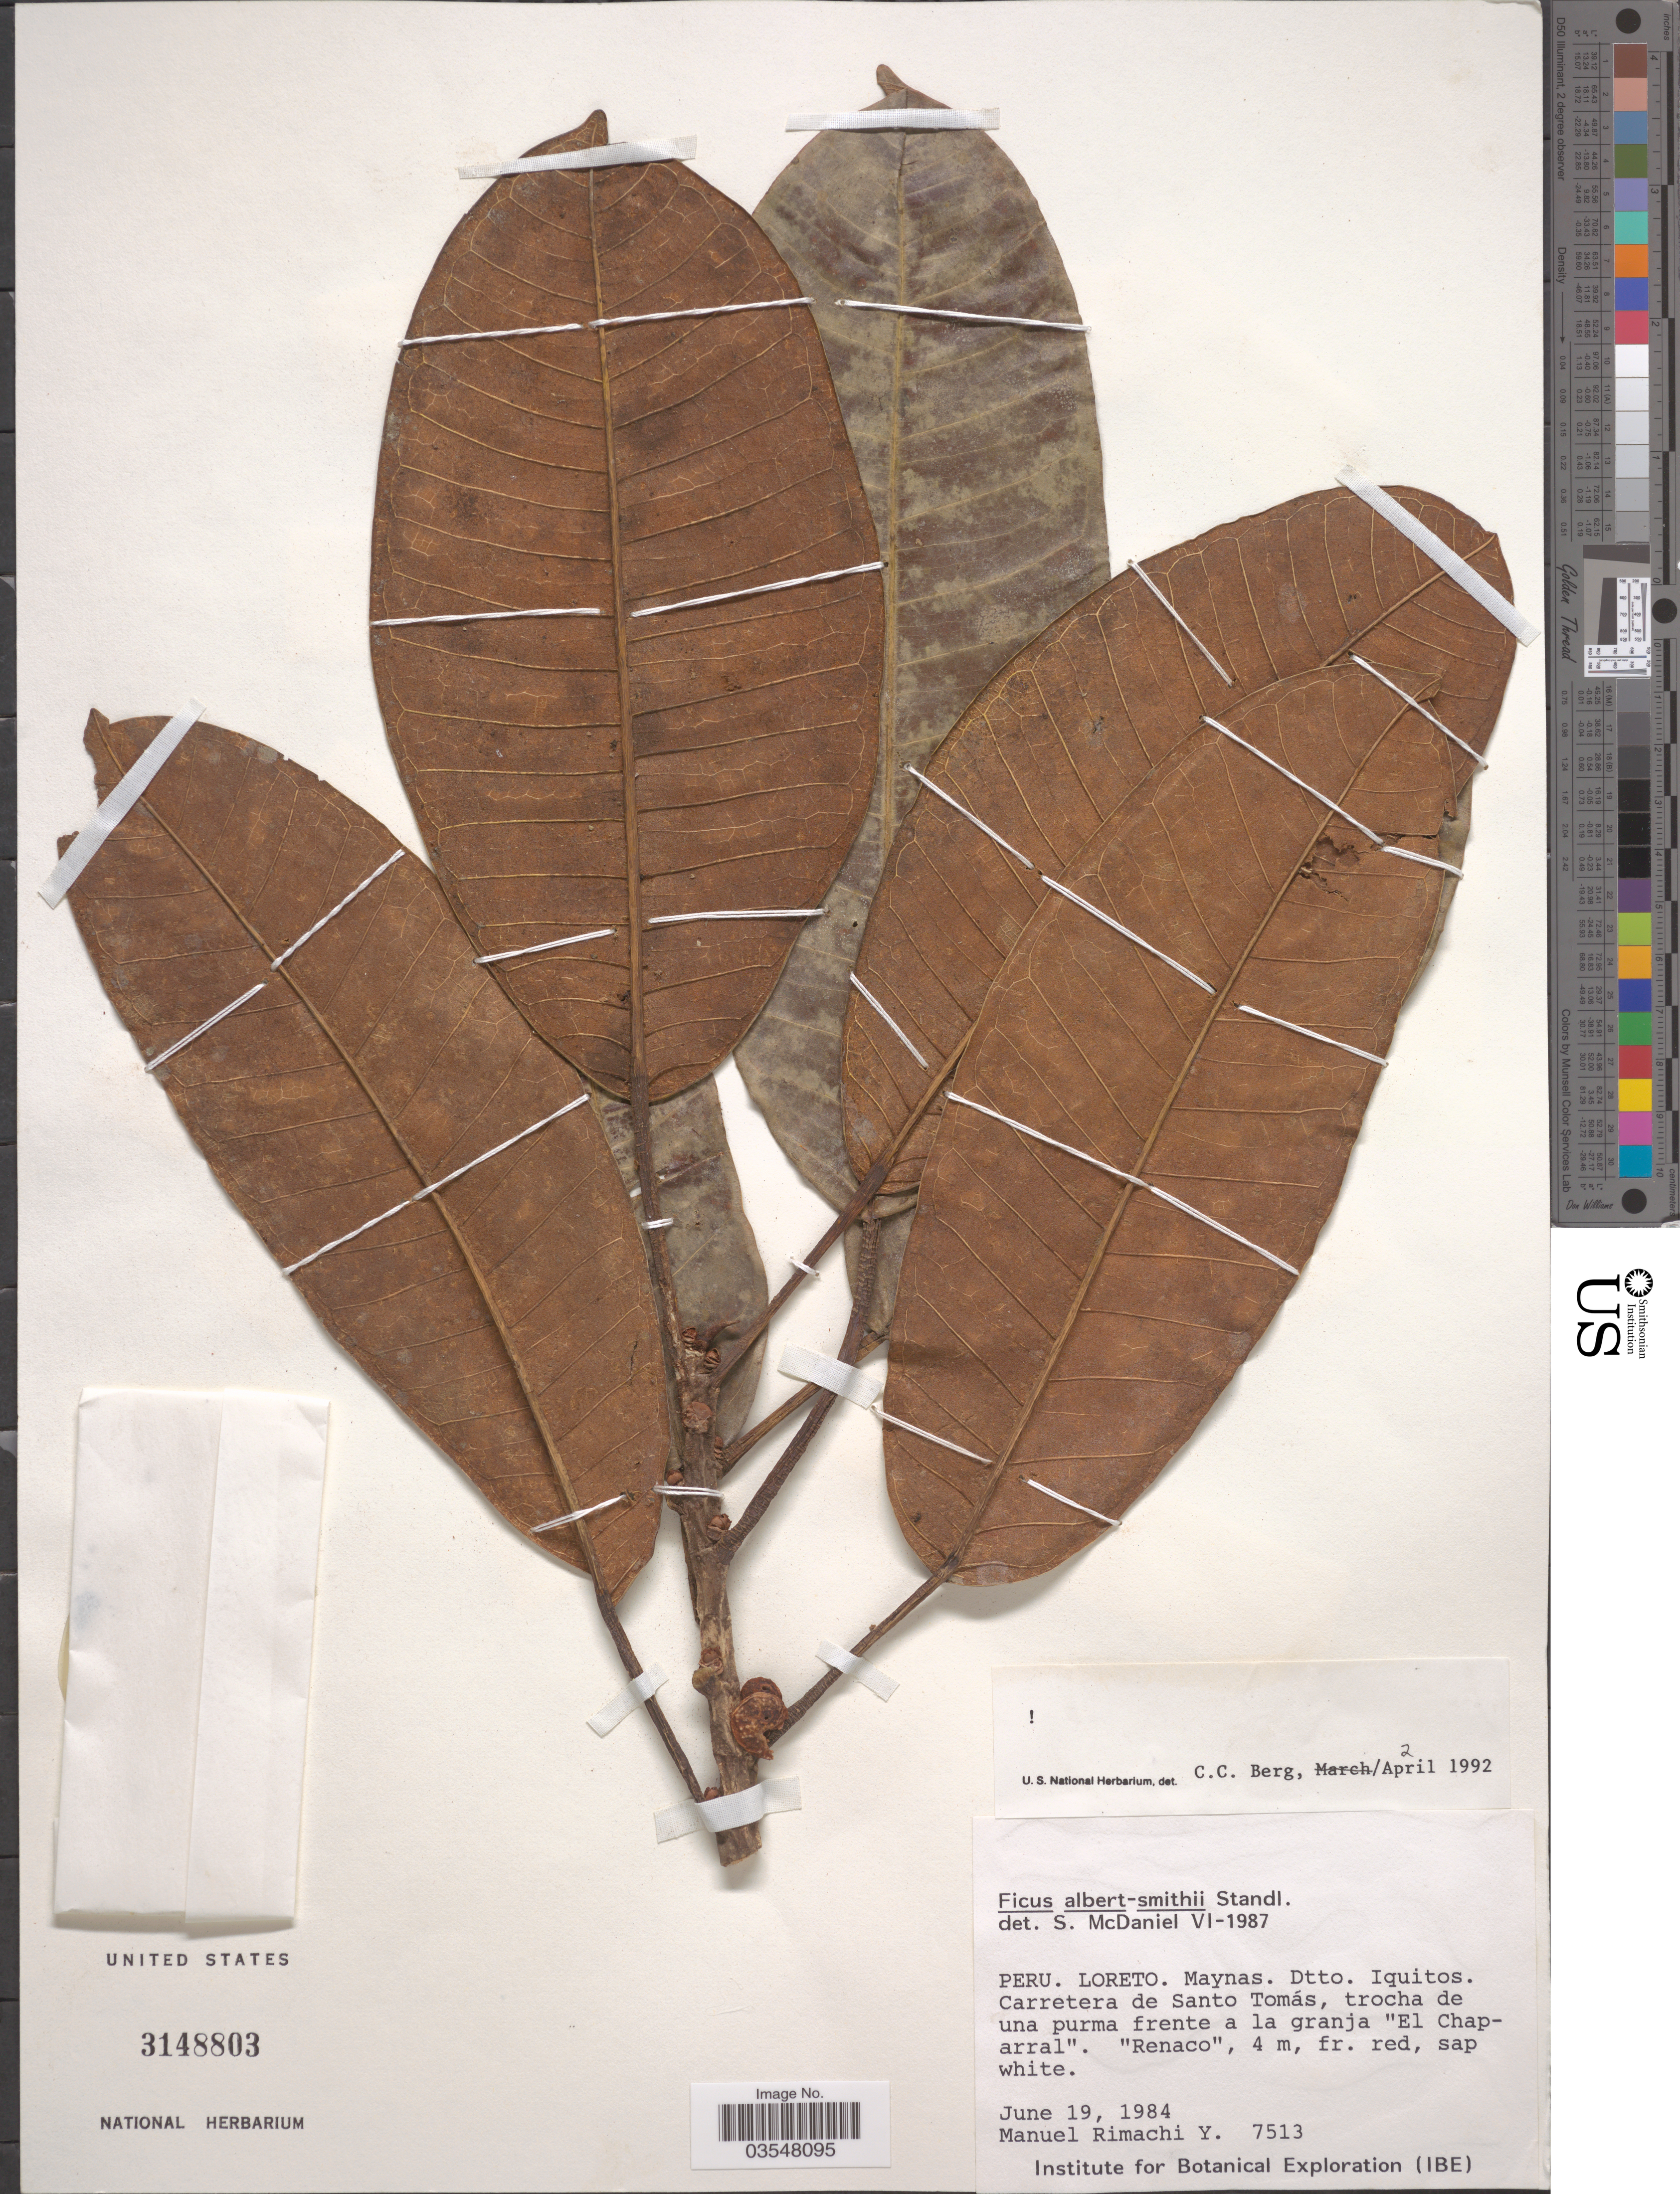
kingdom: Plantae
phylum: Tracheophyta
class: Magnoliopsida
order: Rosales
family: Moraceae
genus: Ficus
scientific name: Ficus albert-smithii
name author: Standl. in A.C. Sm.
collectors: M. Rimachi Y.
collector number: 7513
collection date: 1984-06-19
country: Peru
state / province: Loreto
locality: Maynas. Dtto. Iquitos. Carretera de Santo Tomás, trocha de una purma frente a la granja "El Chaparral".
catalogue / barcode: US 3148803